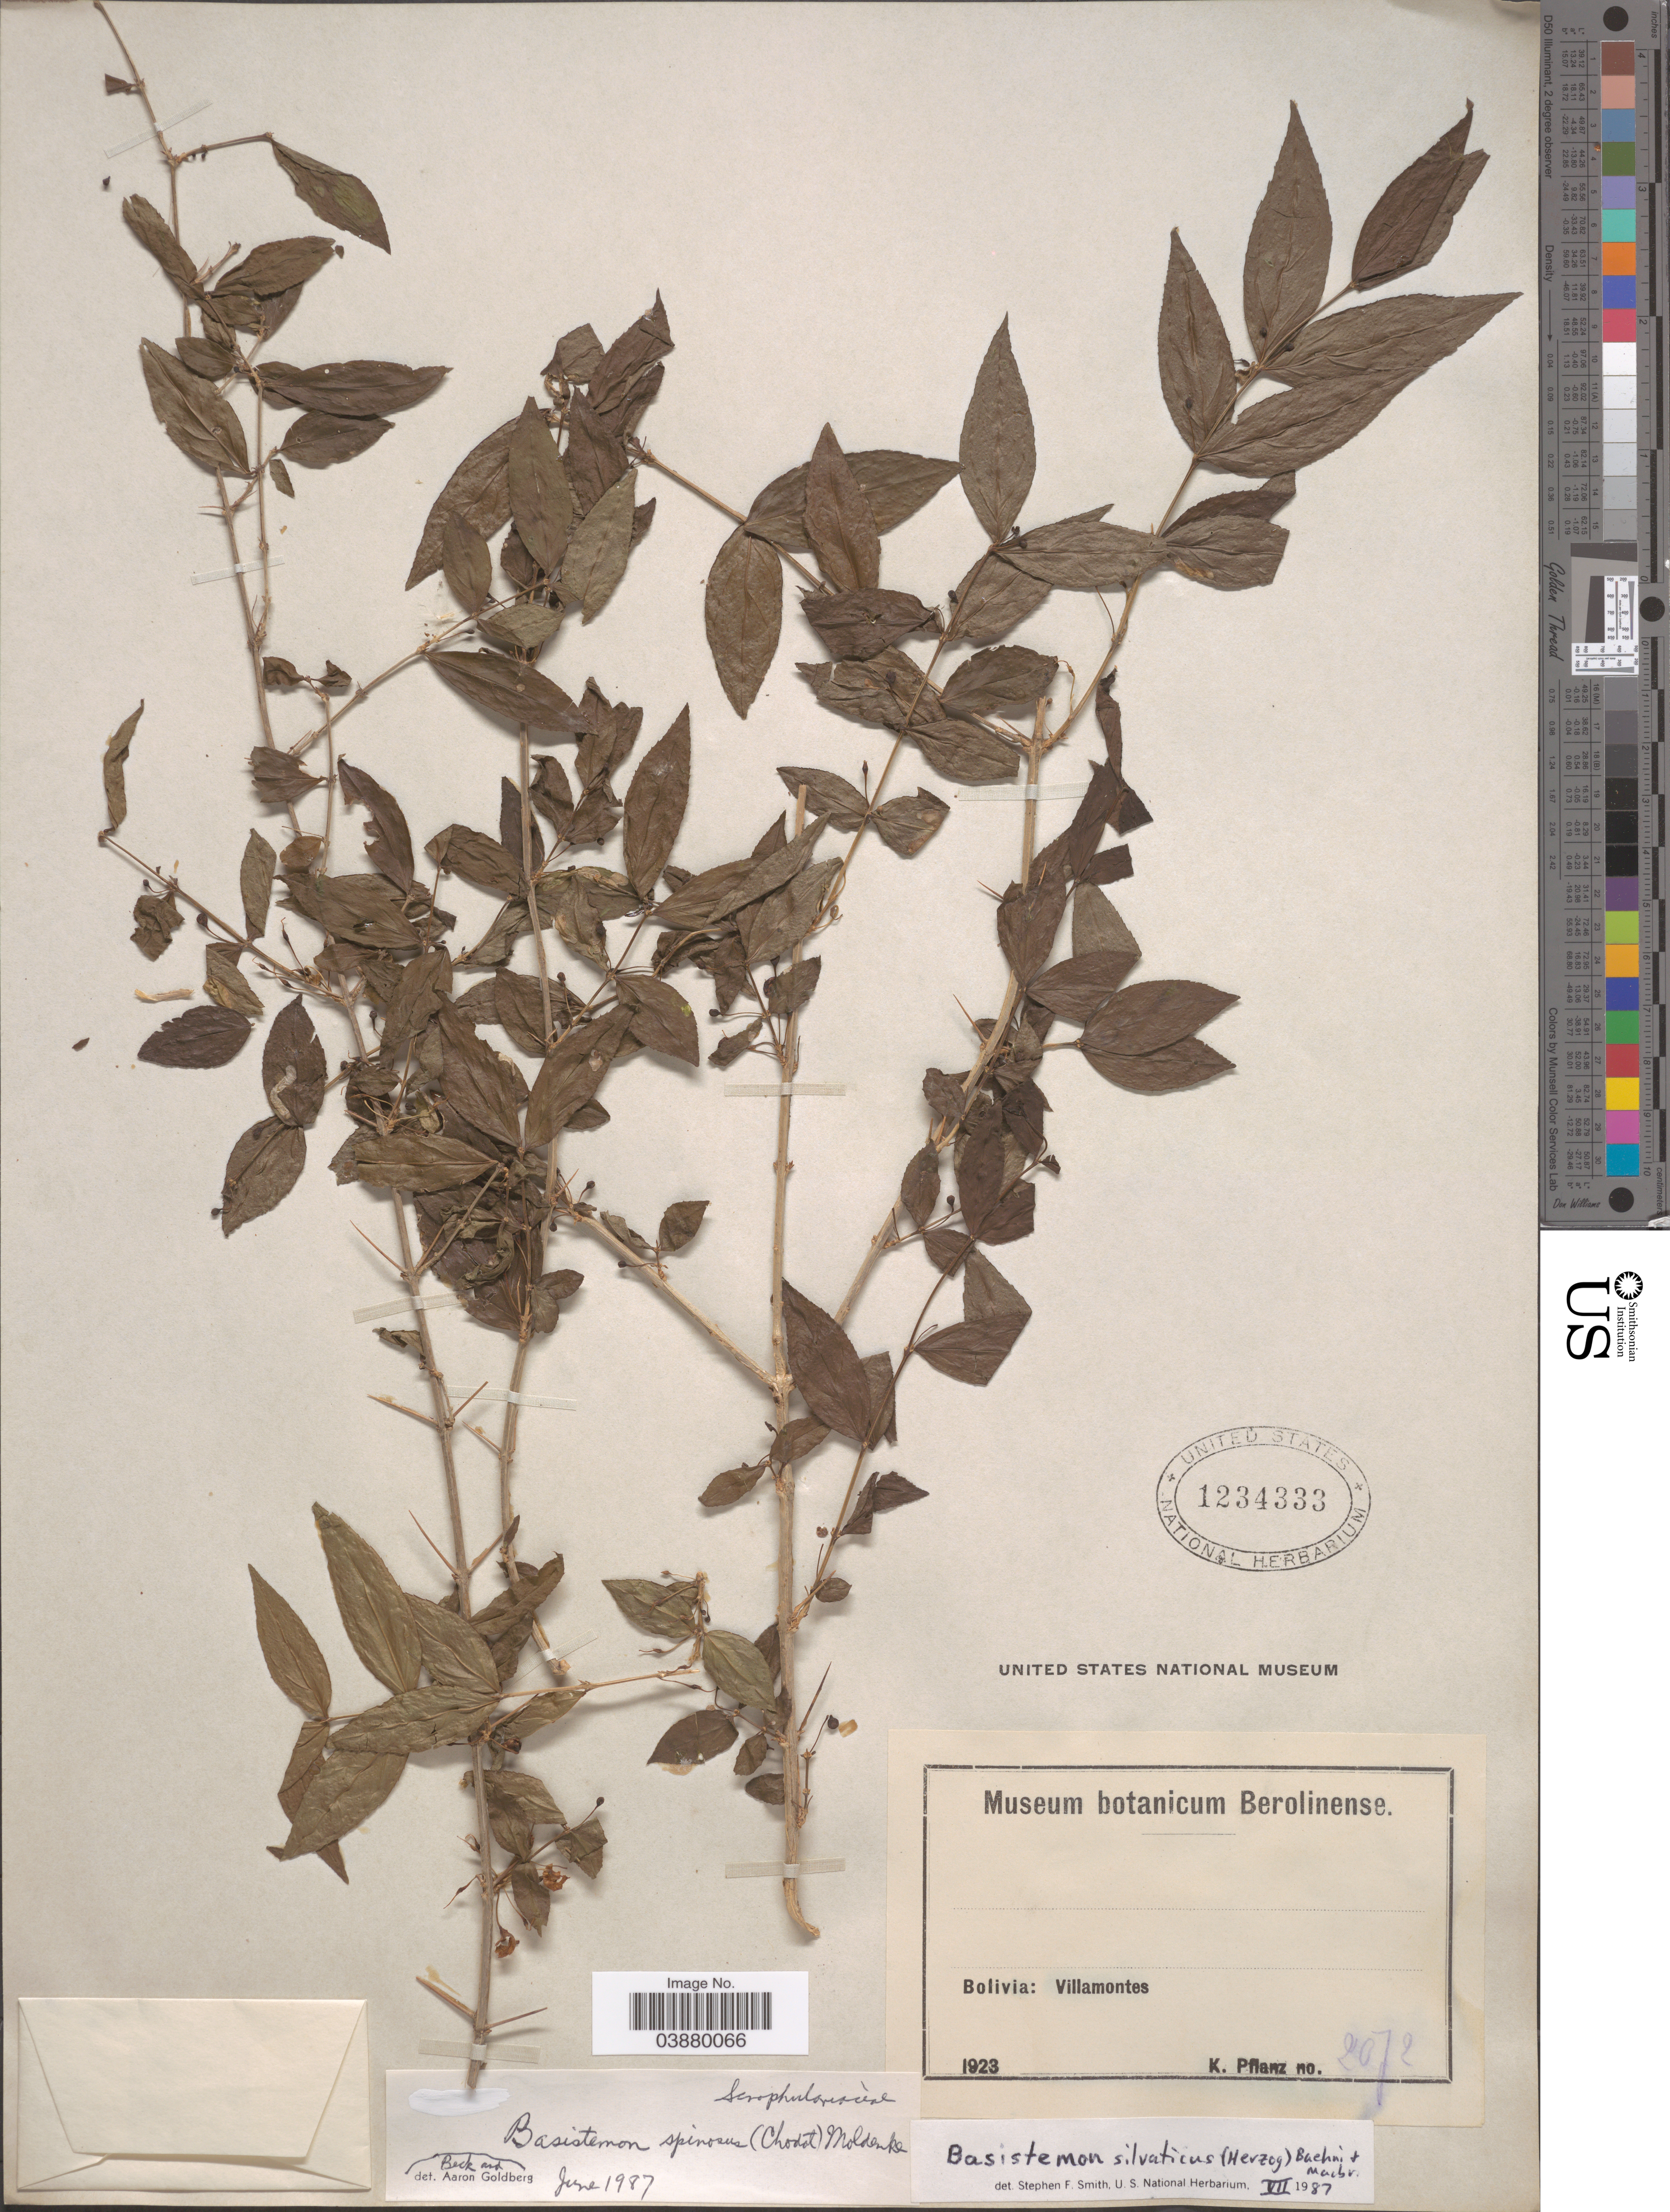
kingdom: Plantae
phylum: Tracheophyta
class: Magnoliopsida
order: Lamiales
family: Plantaginaceae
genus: Basistemon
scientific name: Basistemon silvaticum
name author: (Herzog) Baehni & J.F. Macbr.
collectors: K. Pflanz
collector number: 2072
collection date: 1923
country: Bolivia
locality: Villamontes.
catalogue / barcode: US 1234333